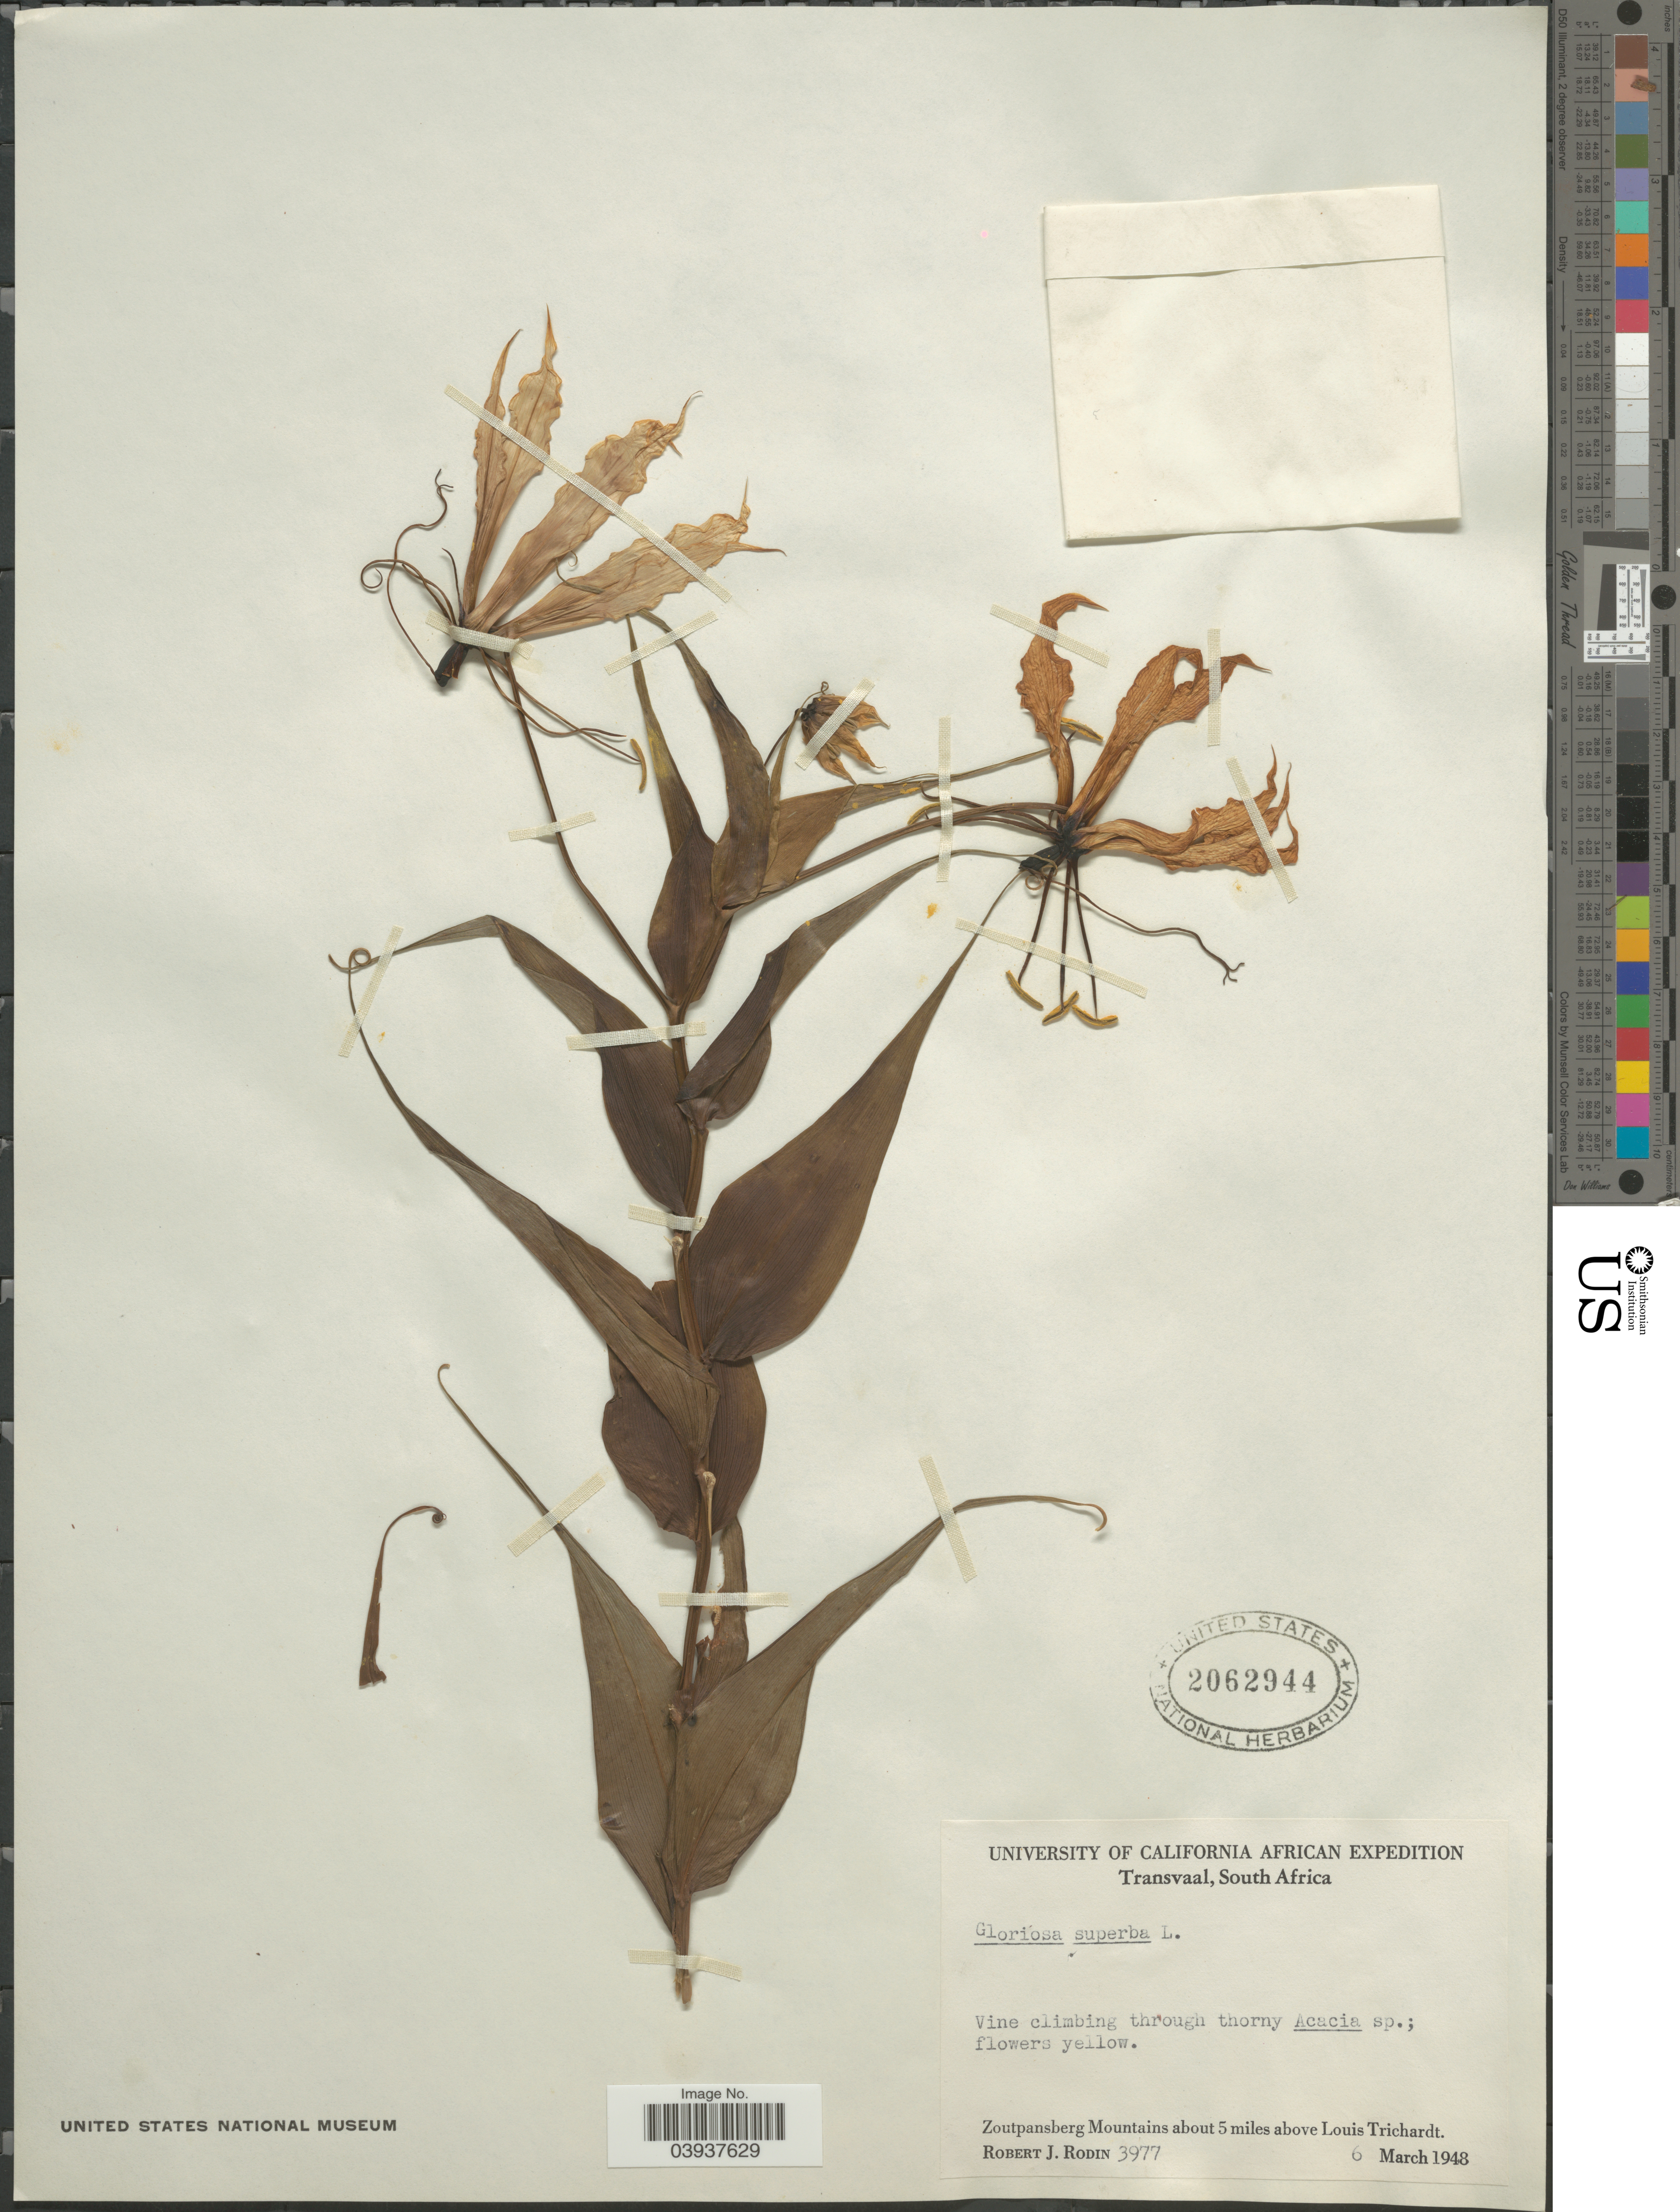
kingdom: Plantae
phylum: Tracheophyta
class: Liliopsida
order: Liliales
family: Colchicaceae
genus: Gloriosa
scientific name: Gloriosa superba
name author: L.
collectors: R. J. Rodin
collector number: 3977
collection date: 1948-03-06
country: South Africa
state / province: Limpopo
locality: Transvaal. Zoutpansberg Mountains about 5 miles above Louis Trichardt.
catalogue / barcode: US 2062944